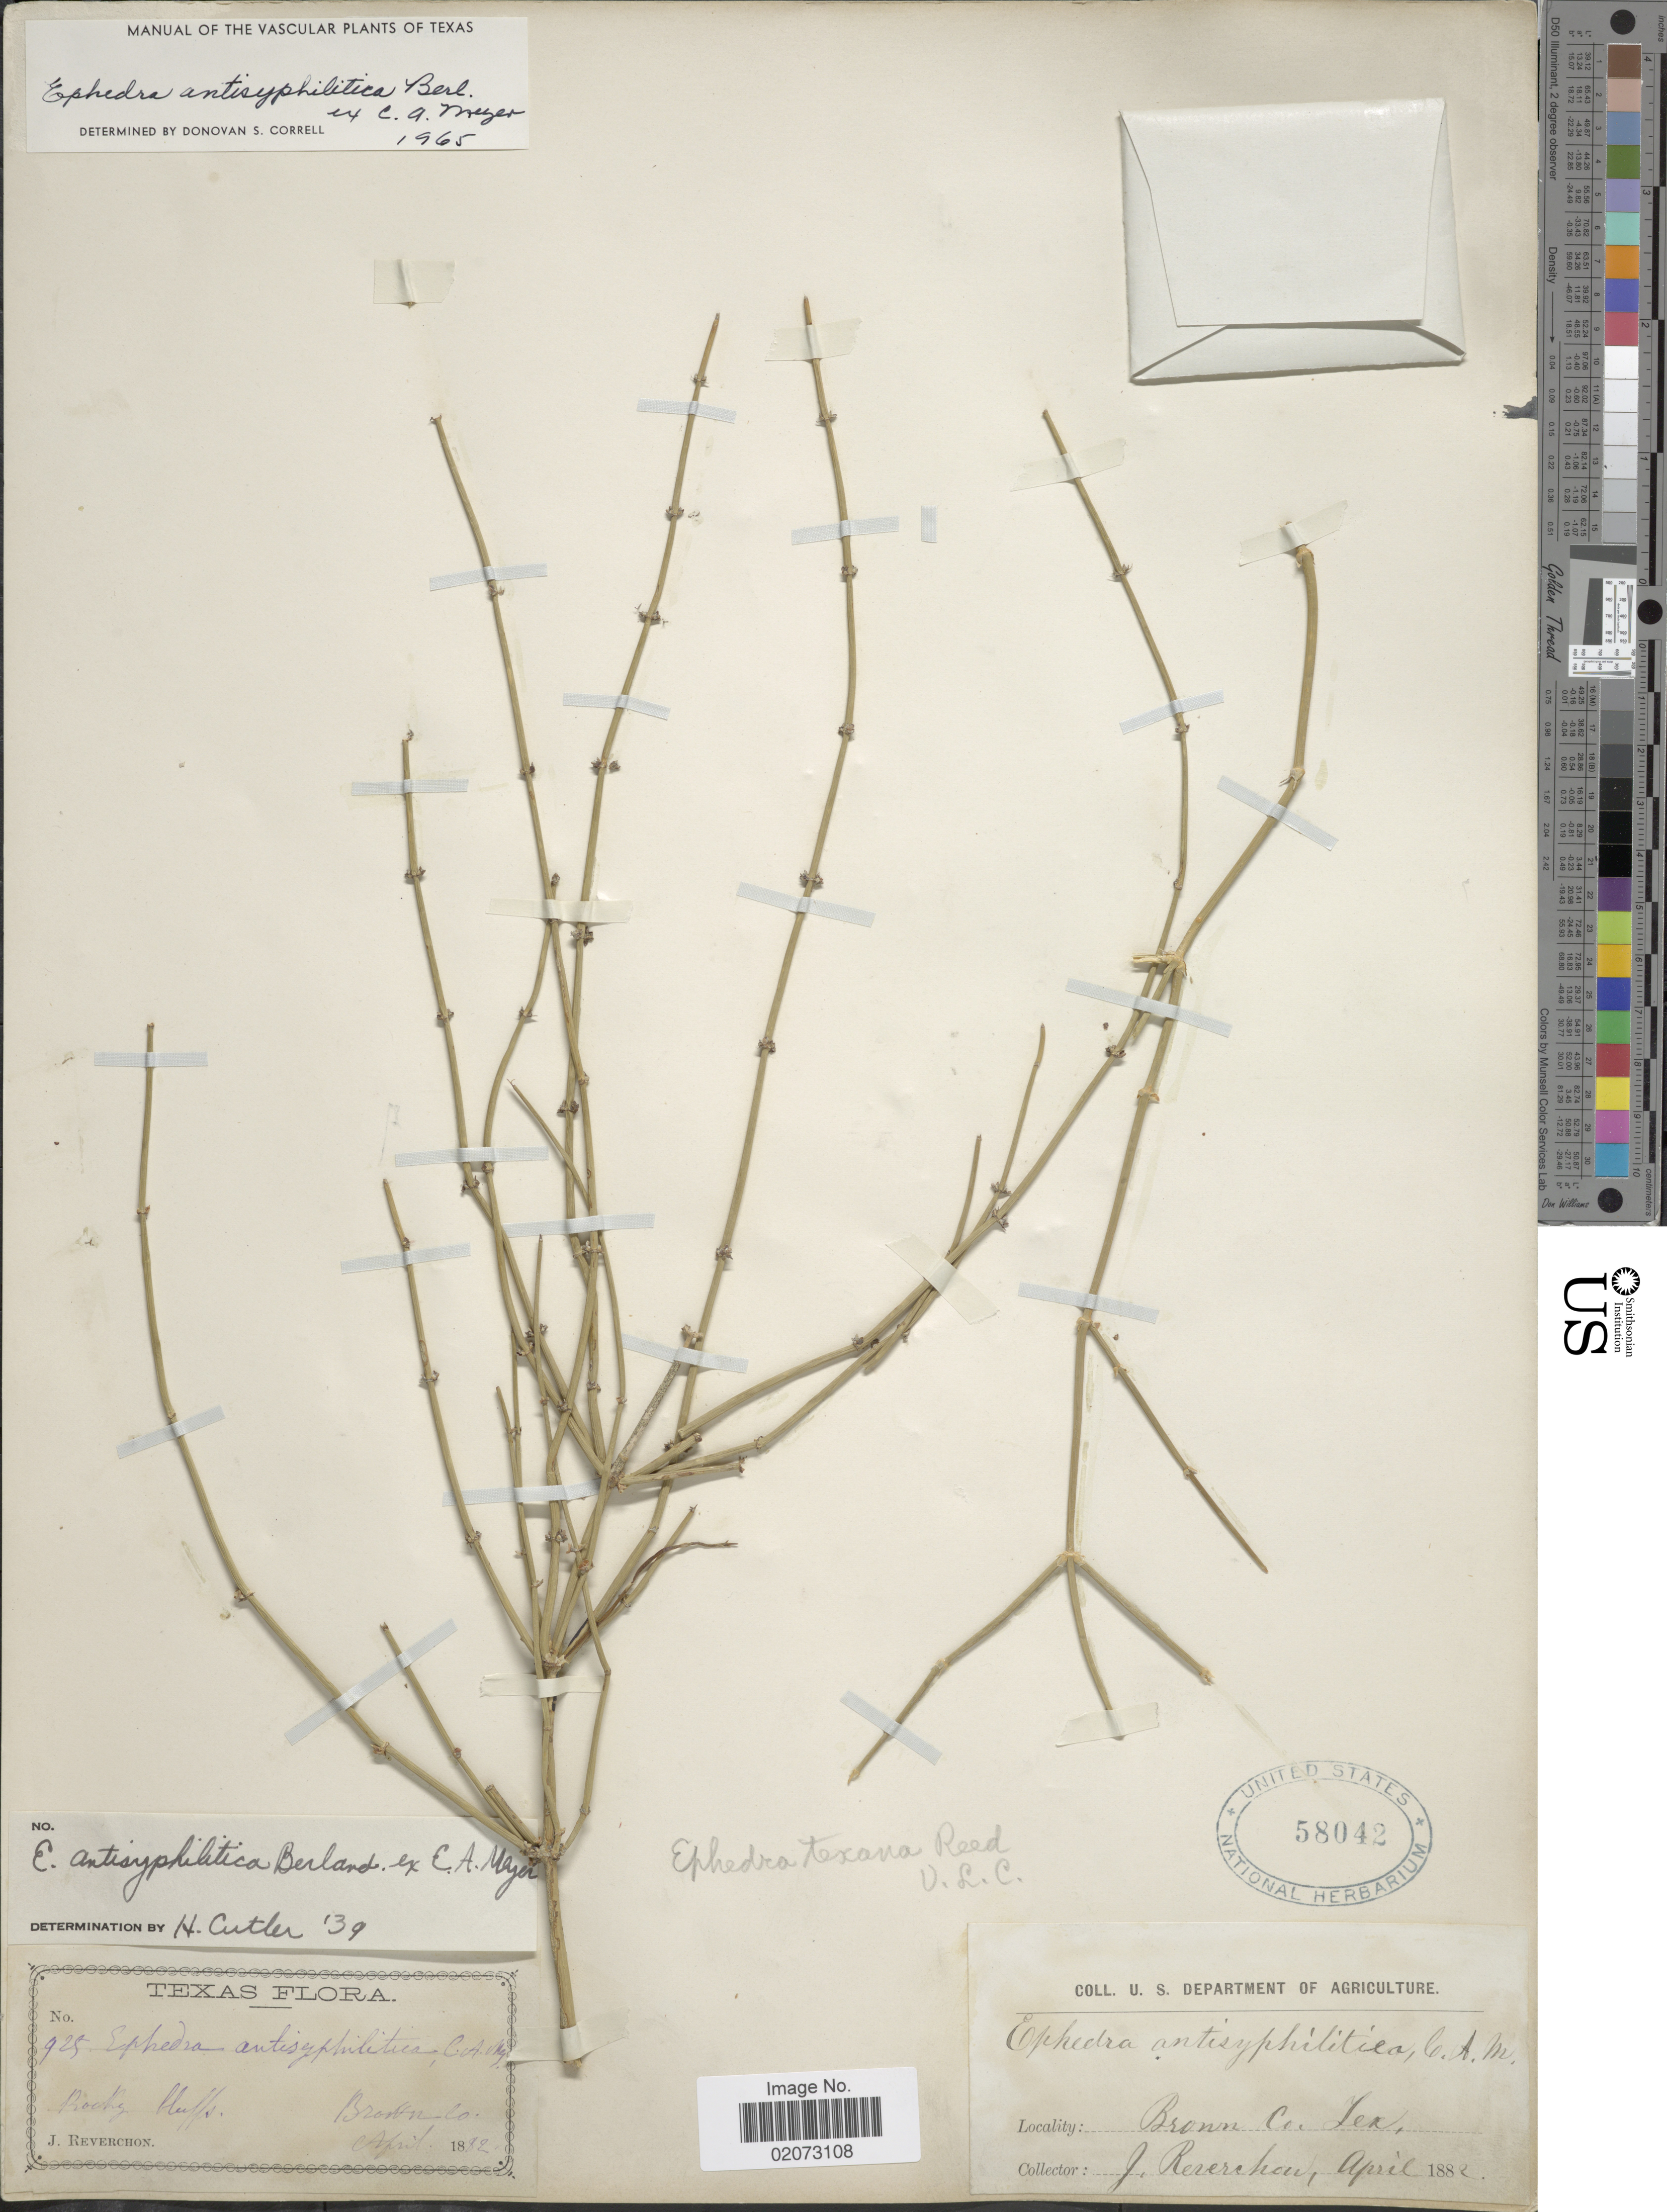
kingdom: Plantae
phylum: Tracheophyta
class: Gnetopsida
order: Ephedrales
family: Ephedraceae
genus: Ephedra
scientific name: Ephedra antisyphilitica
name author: Berland. ex C.A. Mey.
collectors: J. Reverchon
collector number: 925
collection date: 1882-04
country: United States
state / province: Texas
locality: Bronn Co.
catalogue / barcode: US 58042